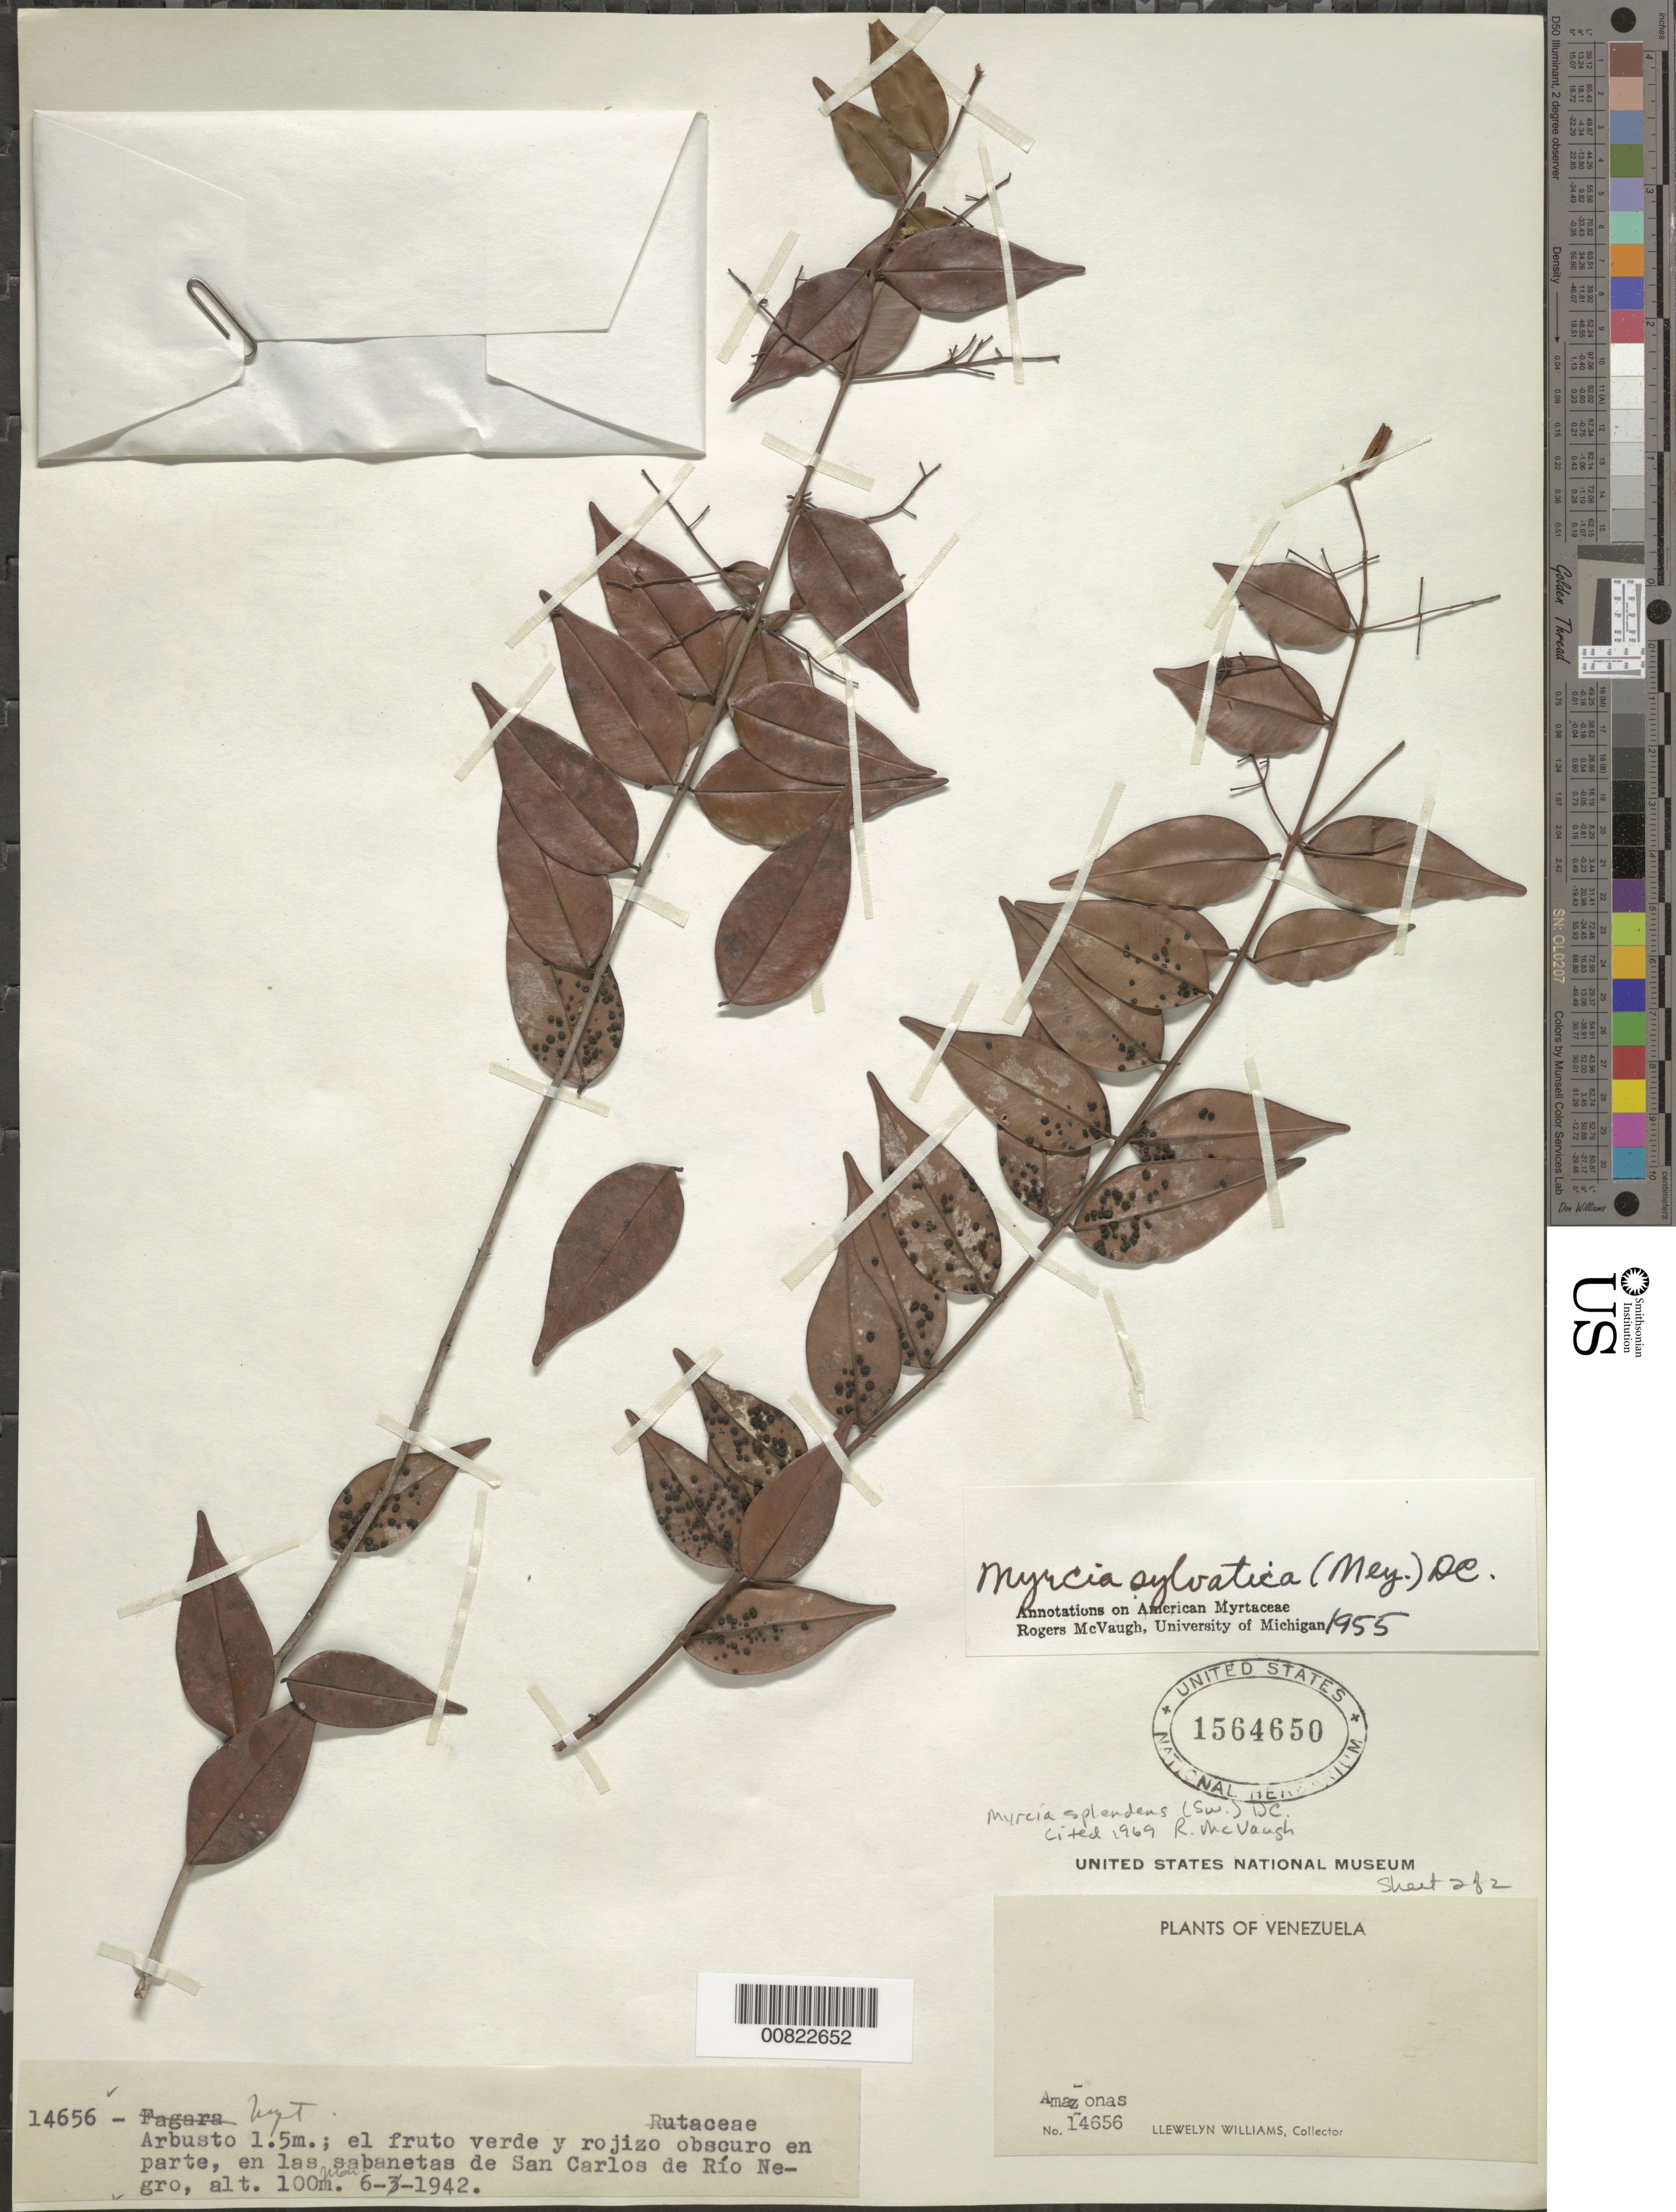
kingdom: Plantae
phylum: Tracheophyta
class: Magnoliopsida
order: Myrtales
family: Myrtaceae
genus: Myrcia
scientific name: Myrcia splendens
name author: (Sw.) DC.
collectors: Ll. Williams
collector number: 14656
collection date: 1942-06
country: Venezuela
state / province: Amazonas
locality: En las sabanetas de San Carlos de Río Negro.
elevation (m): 100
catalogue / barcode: US 1564650